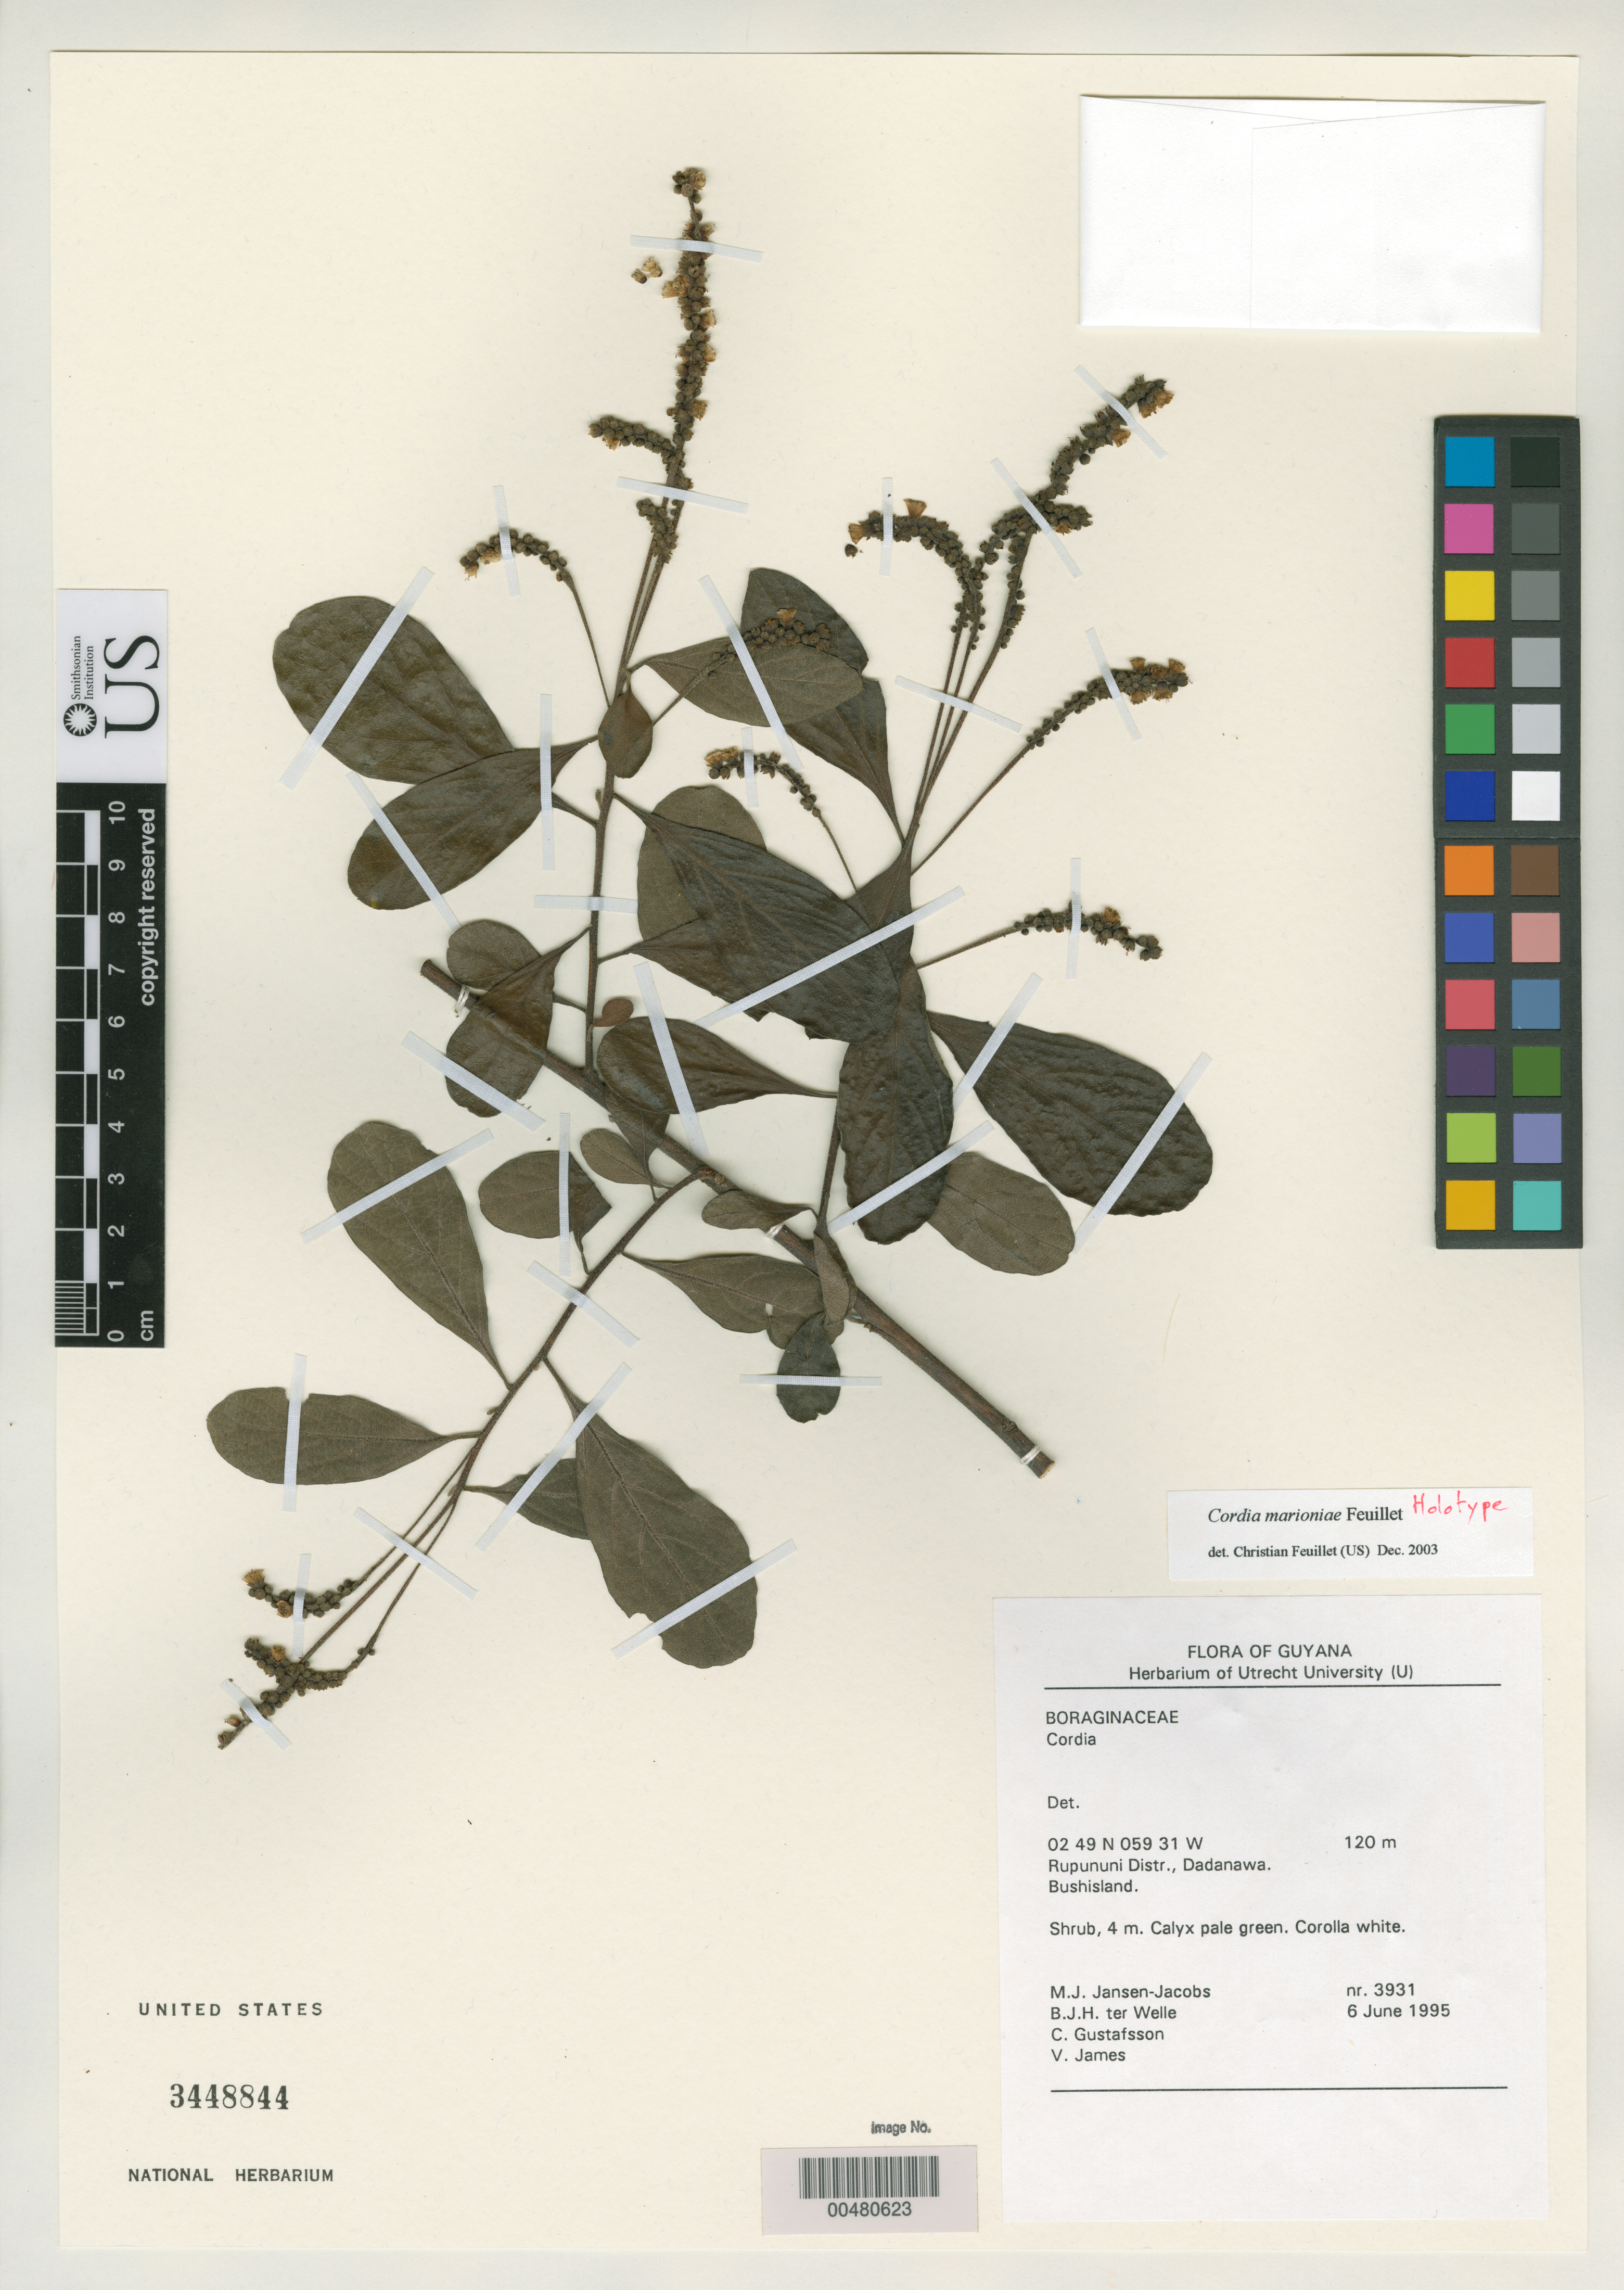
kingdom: Plantae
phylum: Tracheophyta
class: Magnoliopsida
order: Boraginales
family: Cordiaceae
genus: Cordia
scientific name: Cordia marioniae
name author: Feuillet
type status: Holotype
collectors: M. J. Jansen-Jacobs, B. Welle, C. G. Gustafsson & V. James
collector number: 3931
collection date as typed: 06 Jun 1995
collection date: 1995-06-06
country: Guyana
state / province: U. Takutu-U. Essequibo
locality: Rupununi Distr., Dadanawa.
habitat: Bush island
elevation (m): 120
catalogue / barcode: US 3448844